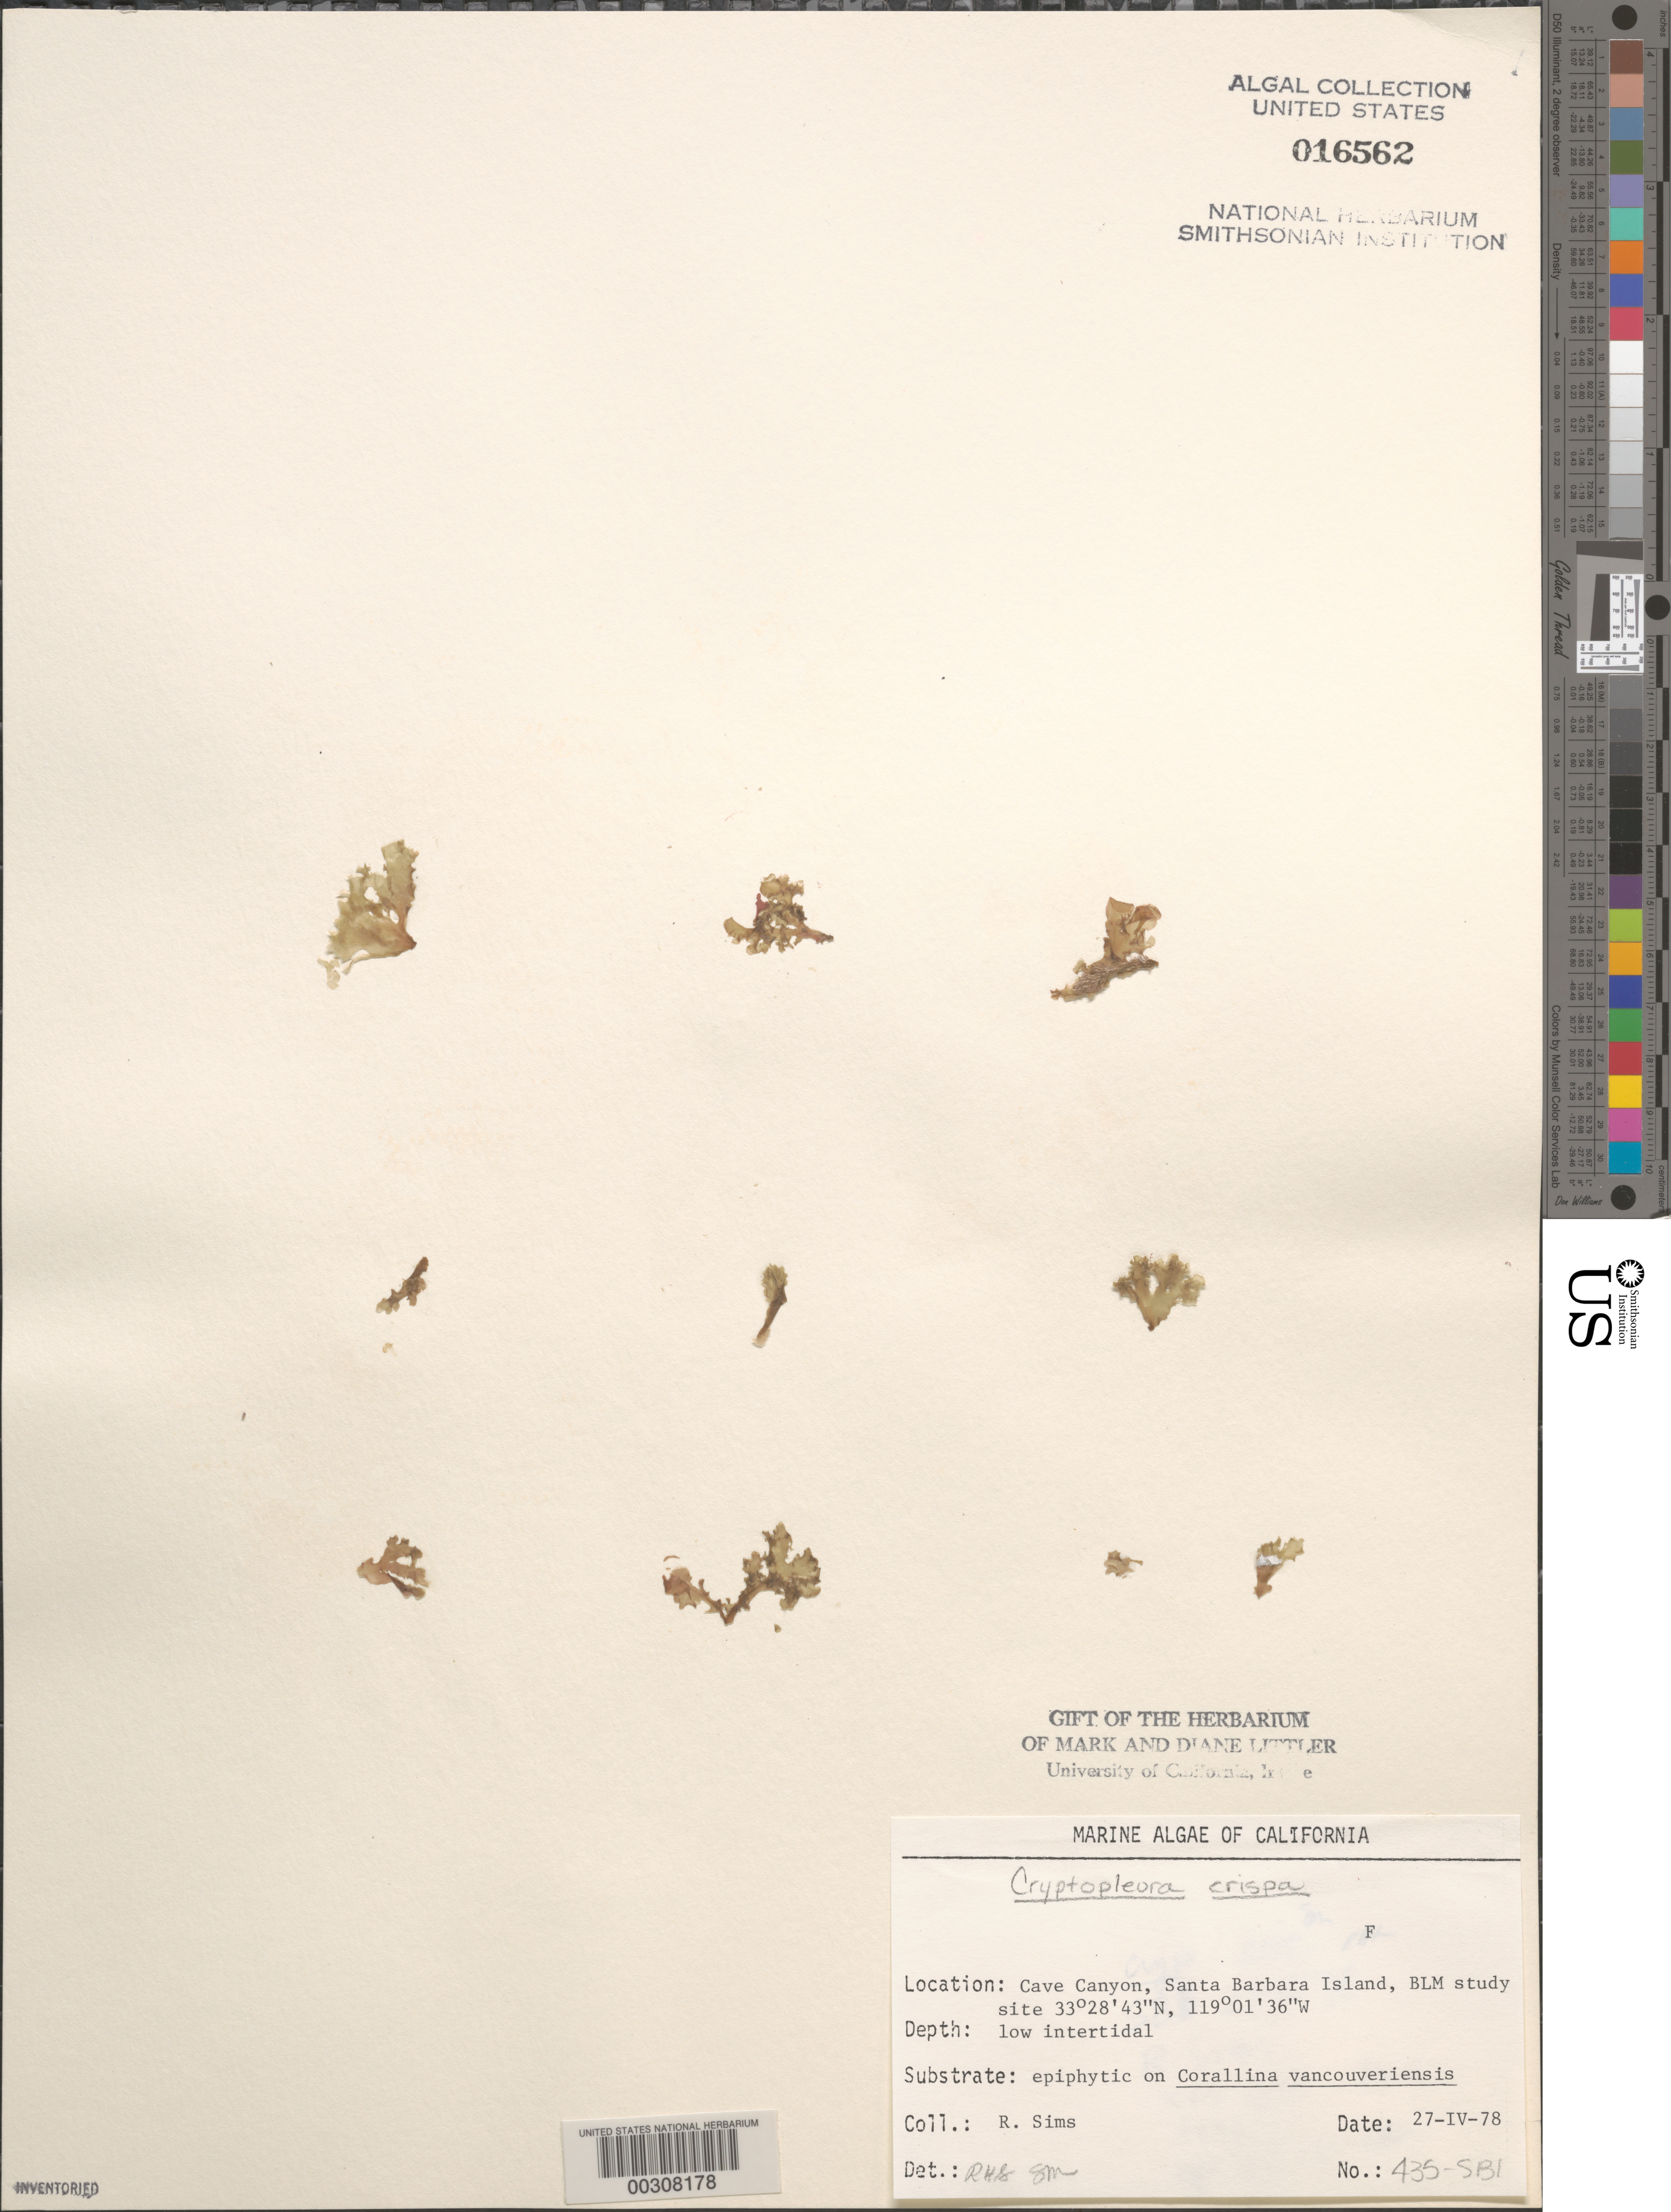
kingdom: Plantae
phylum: Rhodophyta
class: Florideophyceae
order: Ceramiales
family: Delesseriaceae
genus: Cryptopleura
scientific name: Cryptopleura crispa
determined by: Murray, S. N.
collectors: R. H. Sims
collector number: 435-SBI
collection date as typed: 27 Apr 1978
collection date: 1978-04-27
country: United States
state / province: California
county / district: Santa Barbara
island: Santa Barbara Island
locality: Cave Canyon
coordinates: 33 28' 43" N, 119 01' 36" W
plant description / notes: BLM-SOCALBIGHT Rocky Intertidal Survey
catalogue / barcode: US 16562